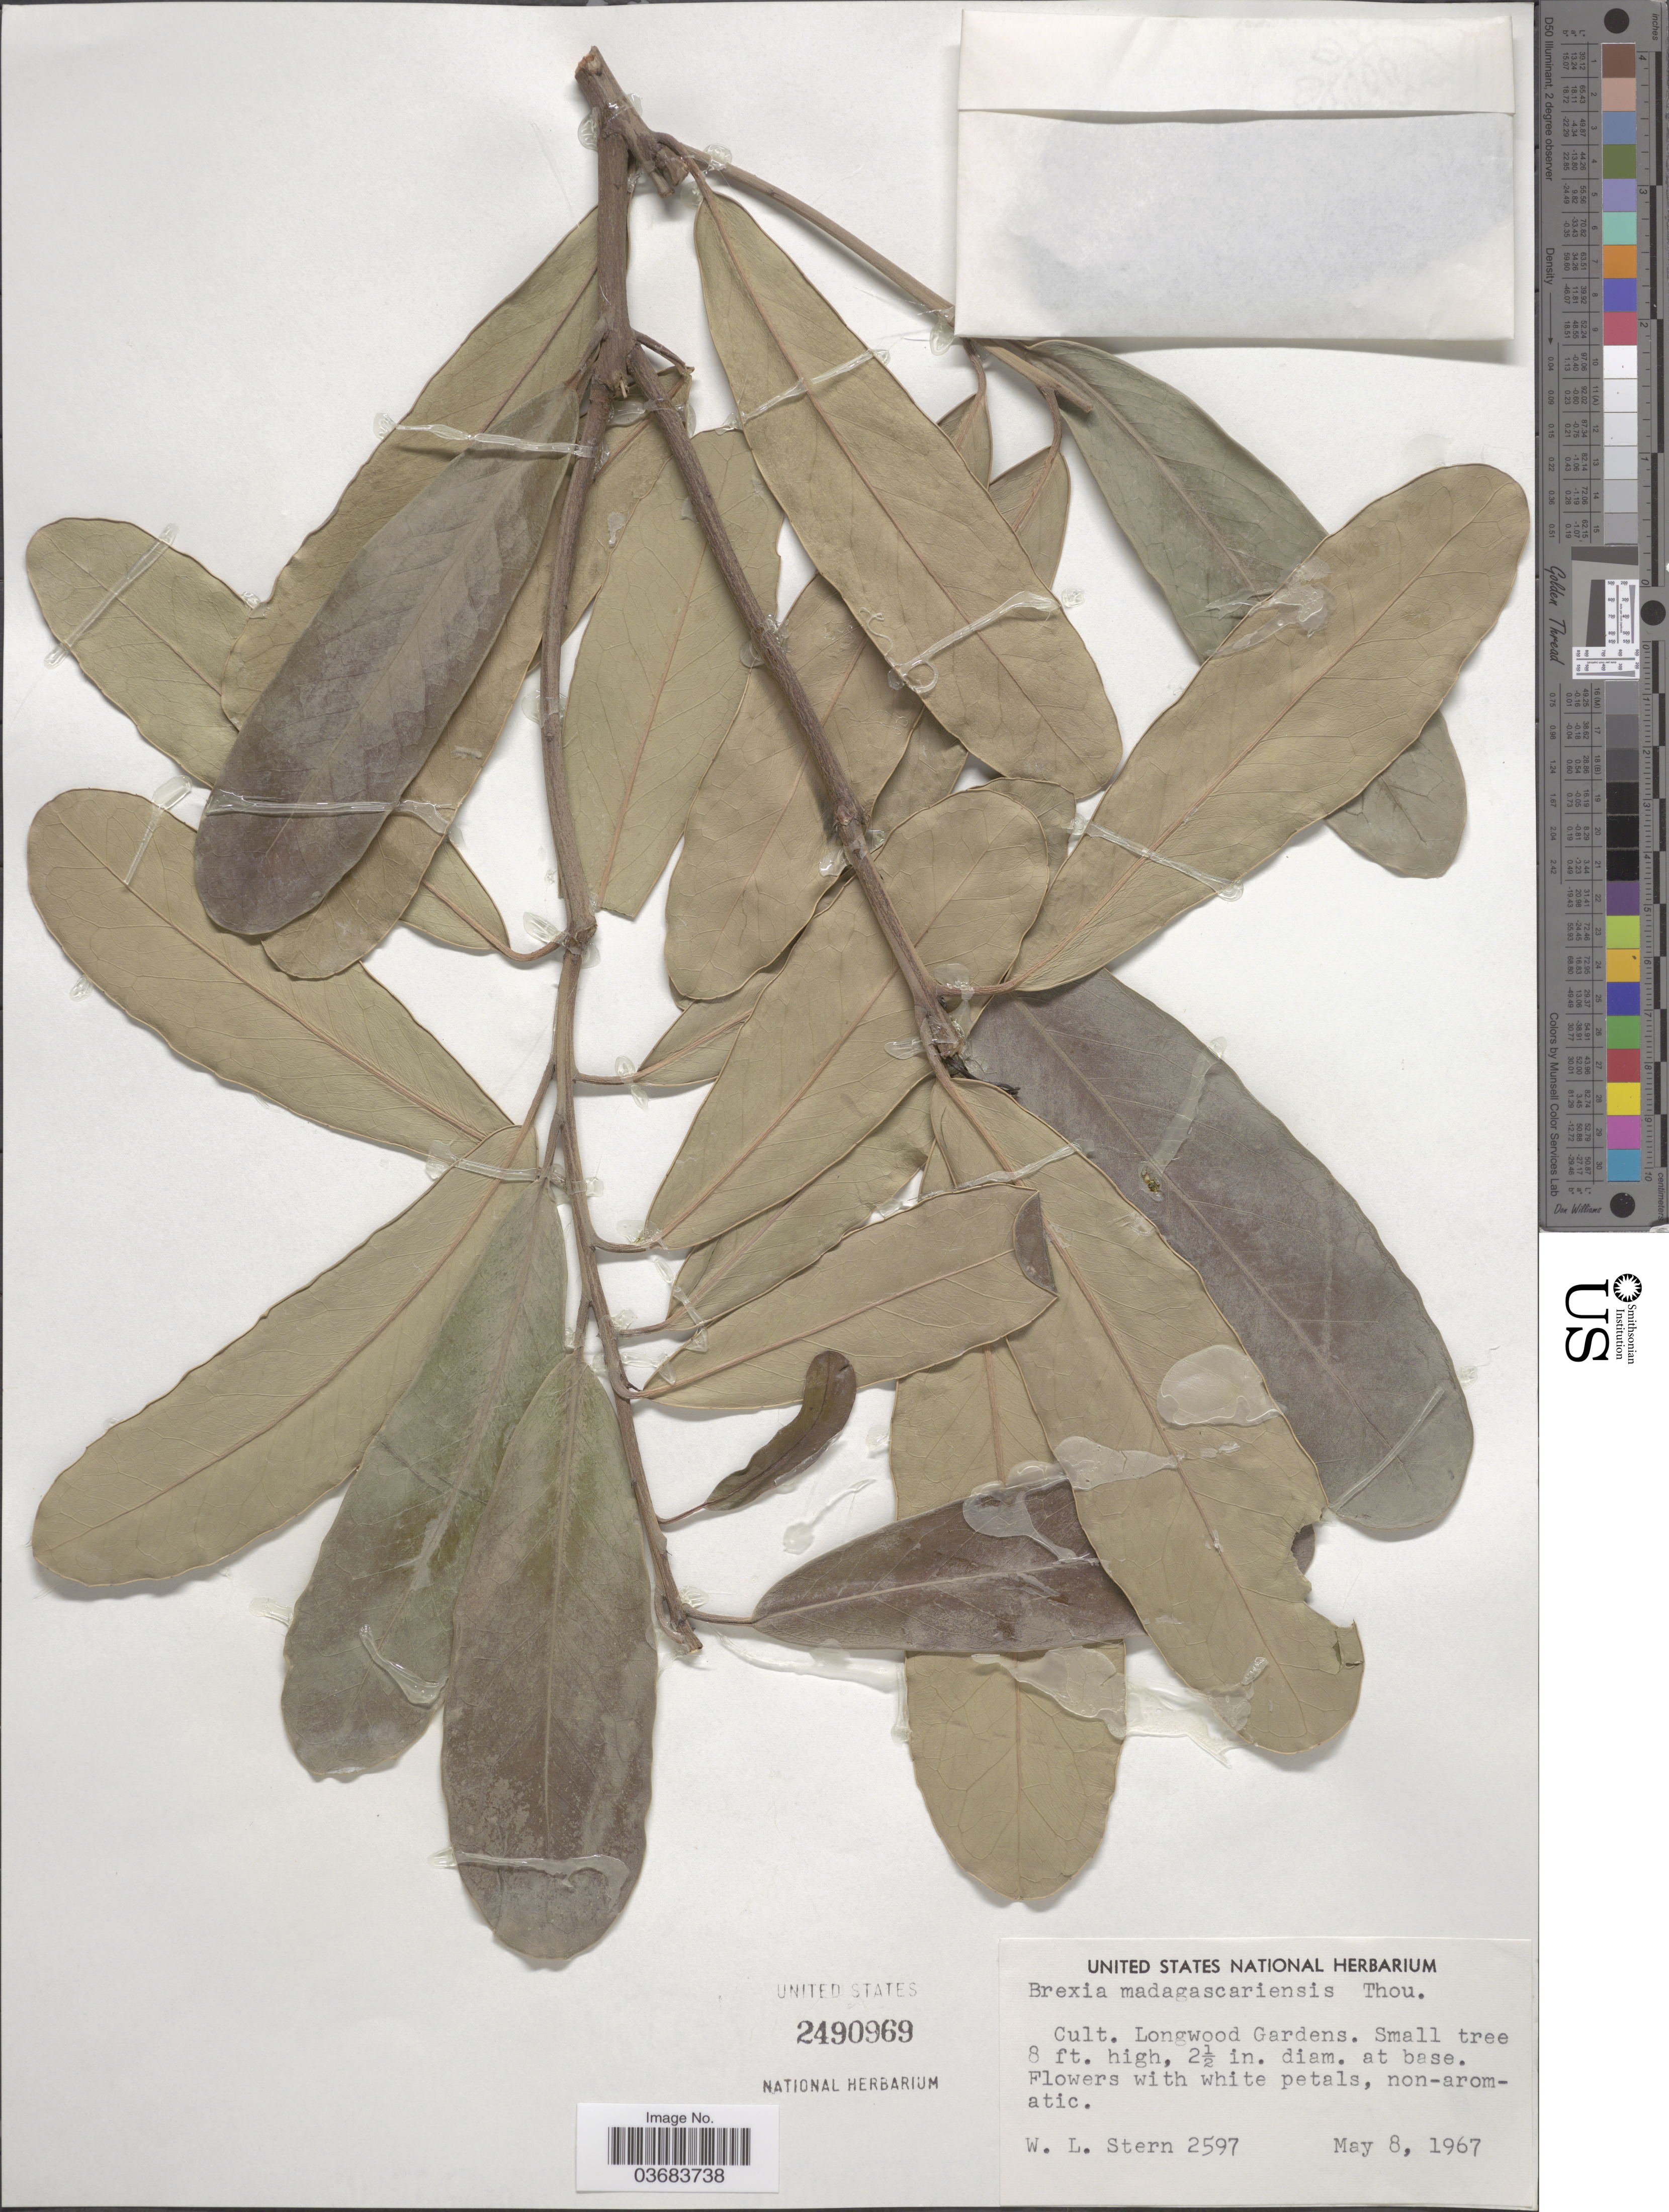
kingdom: Plantae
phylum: Tracheophyta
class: Magnoliopsida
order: Celastrales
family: Celastraceae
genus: Brexia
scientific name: Brexia madagascariensis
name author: (Lam.) Ker Gawl.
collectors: W. L. Stern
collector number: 2597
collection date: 1967-05-08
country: United States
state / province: Pennsylvania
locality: Cult. Longwood Gardens.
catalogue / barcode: US 2490969